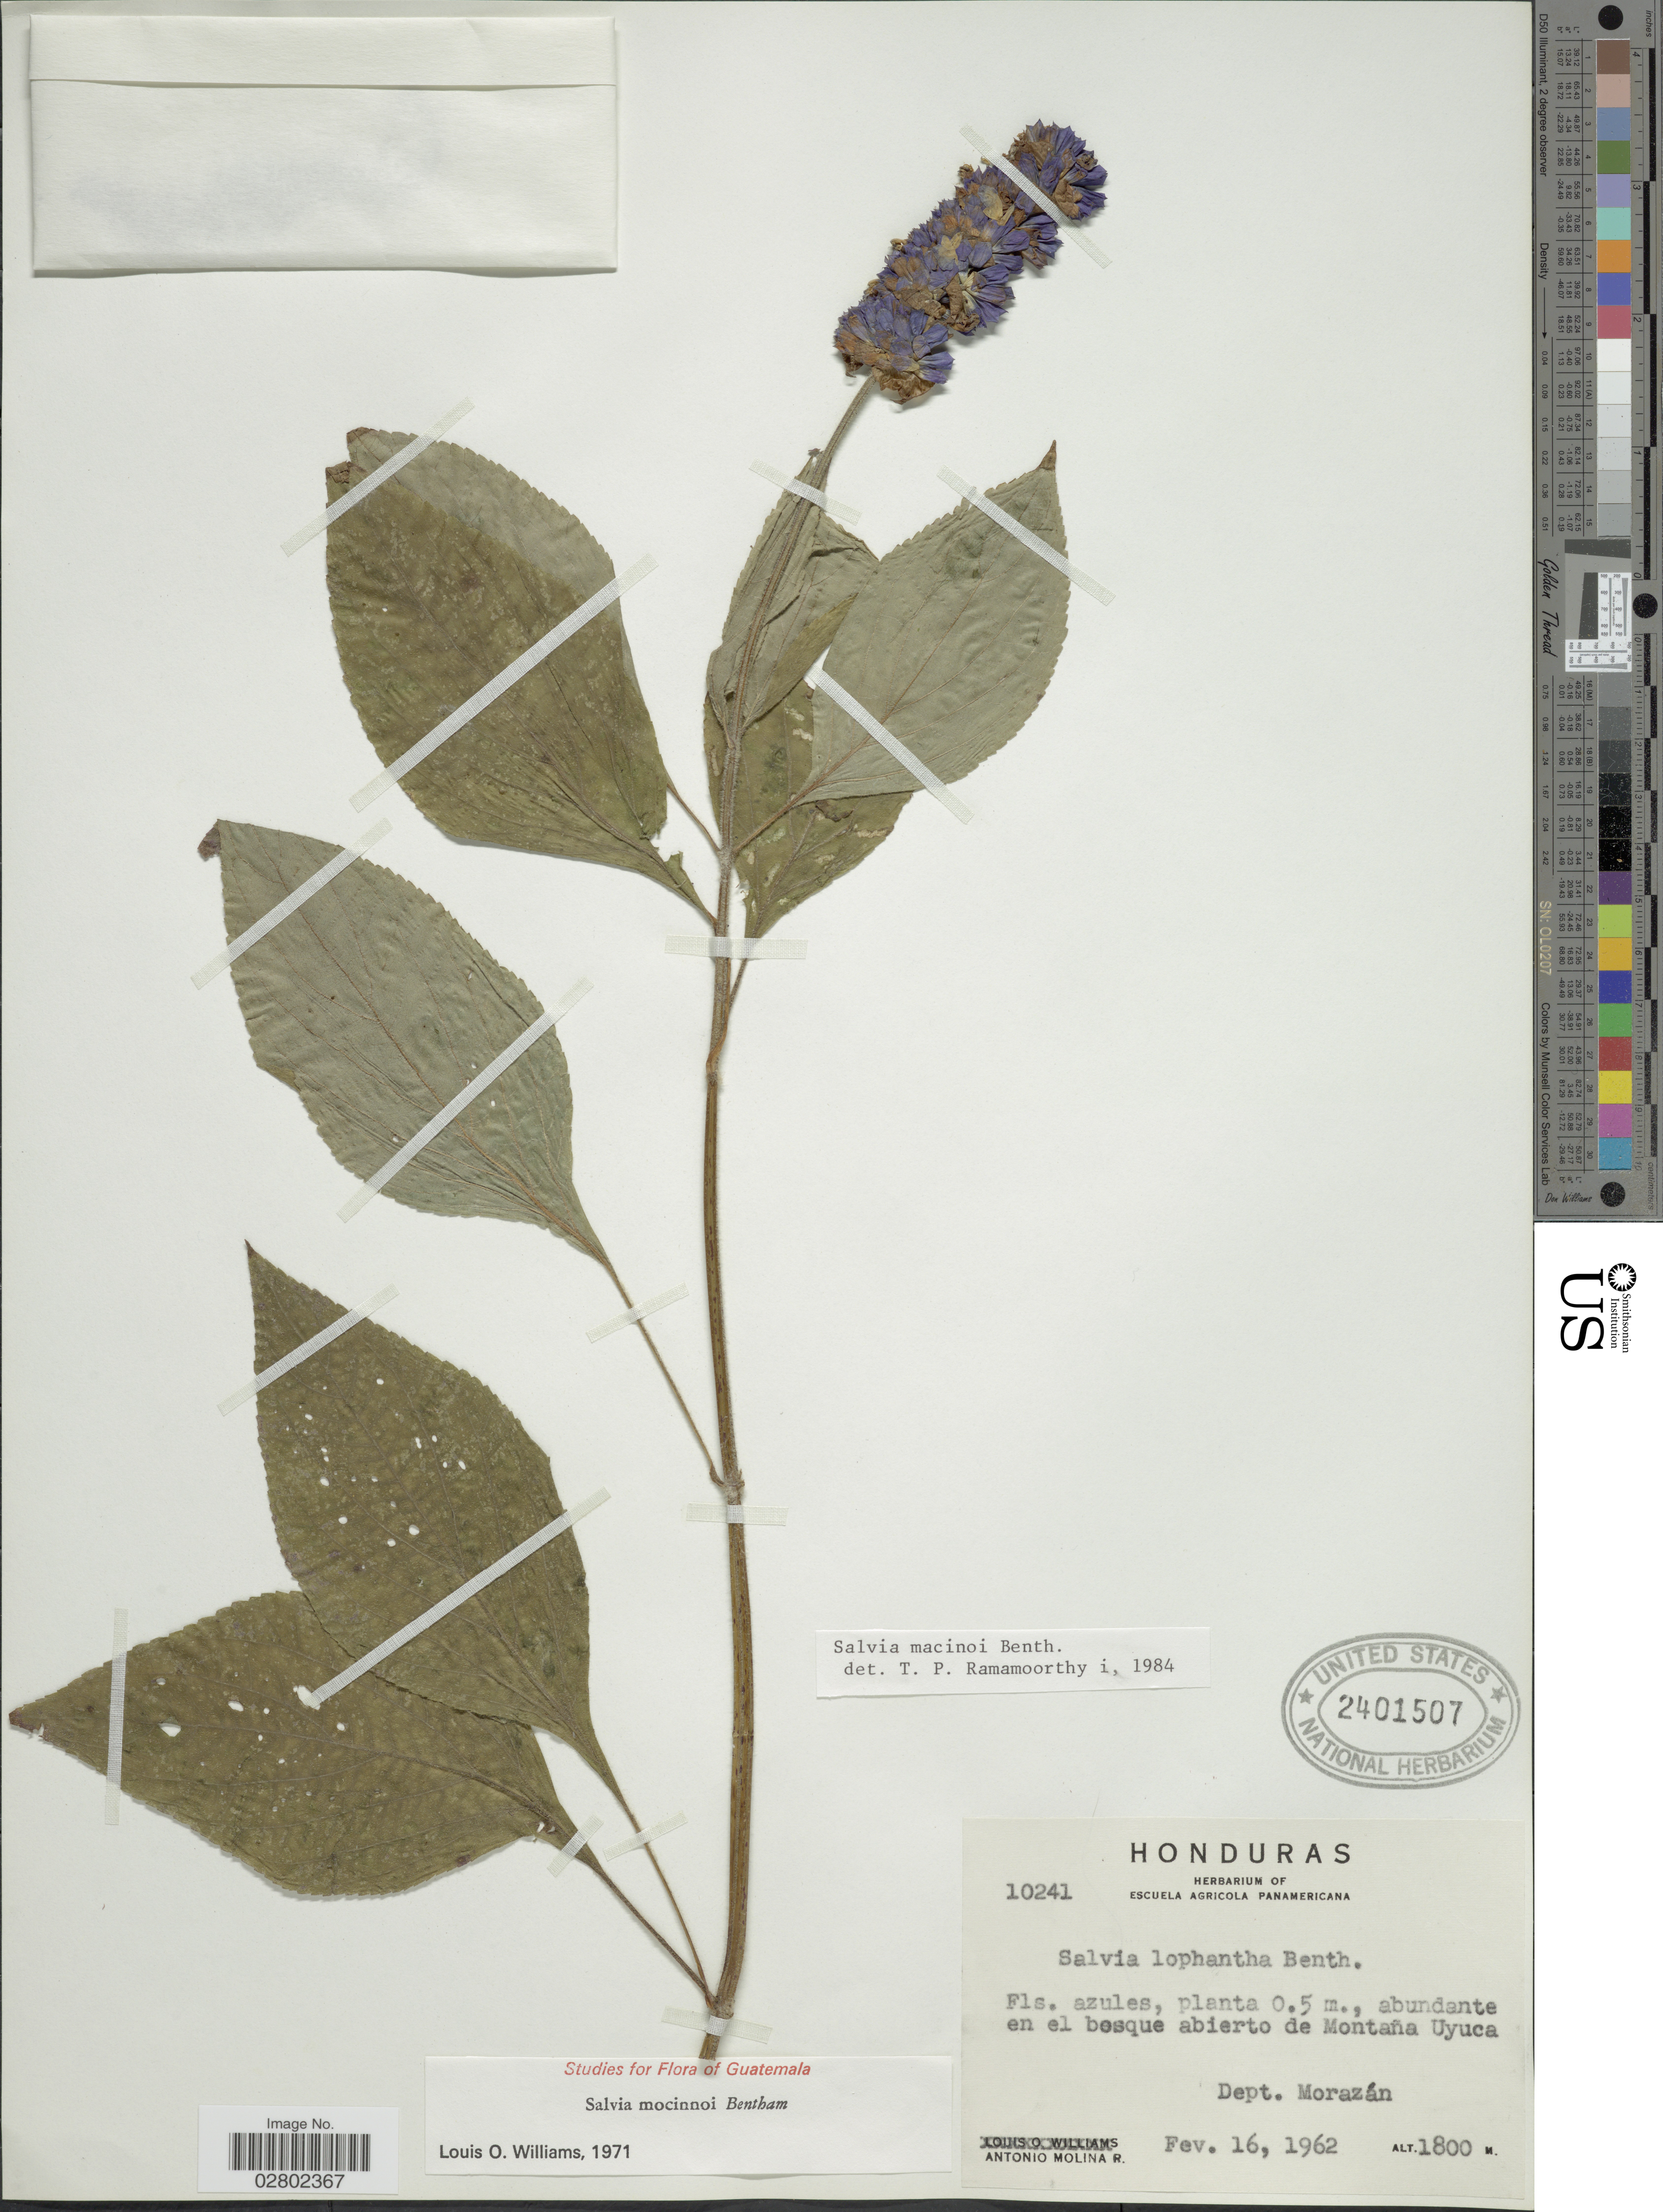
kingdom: Plantae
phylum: Tracheophyta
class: Magnoliopsida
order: Lamiales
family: Lamiaceae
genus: Salvia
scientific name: Salvia mocinoi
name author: Benth.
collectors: A. Molina R.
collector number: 10241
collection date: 1962-02-16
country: Honduras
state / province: Fco. Morazán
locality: Abundante en el bosque abierto de Montaña Uyuca. Dept. Morazán.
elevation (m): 1800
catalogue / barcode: US 2401507